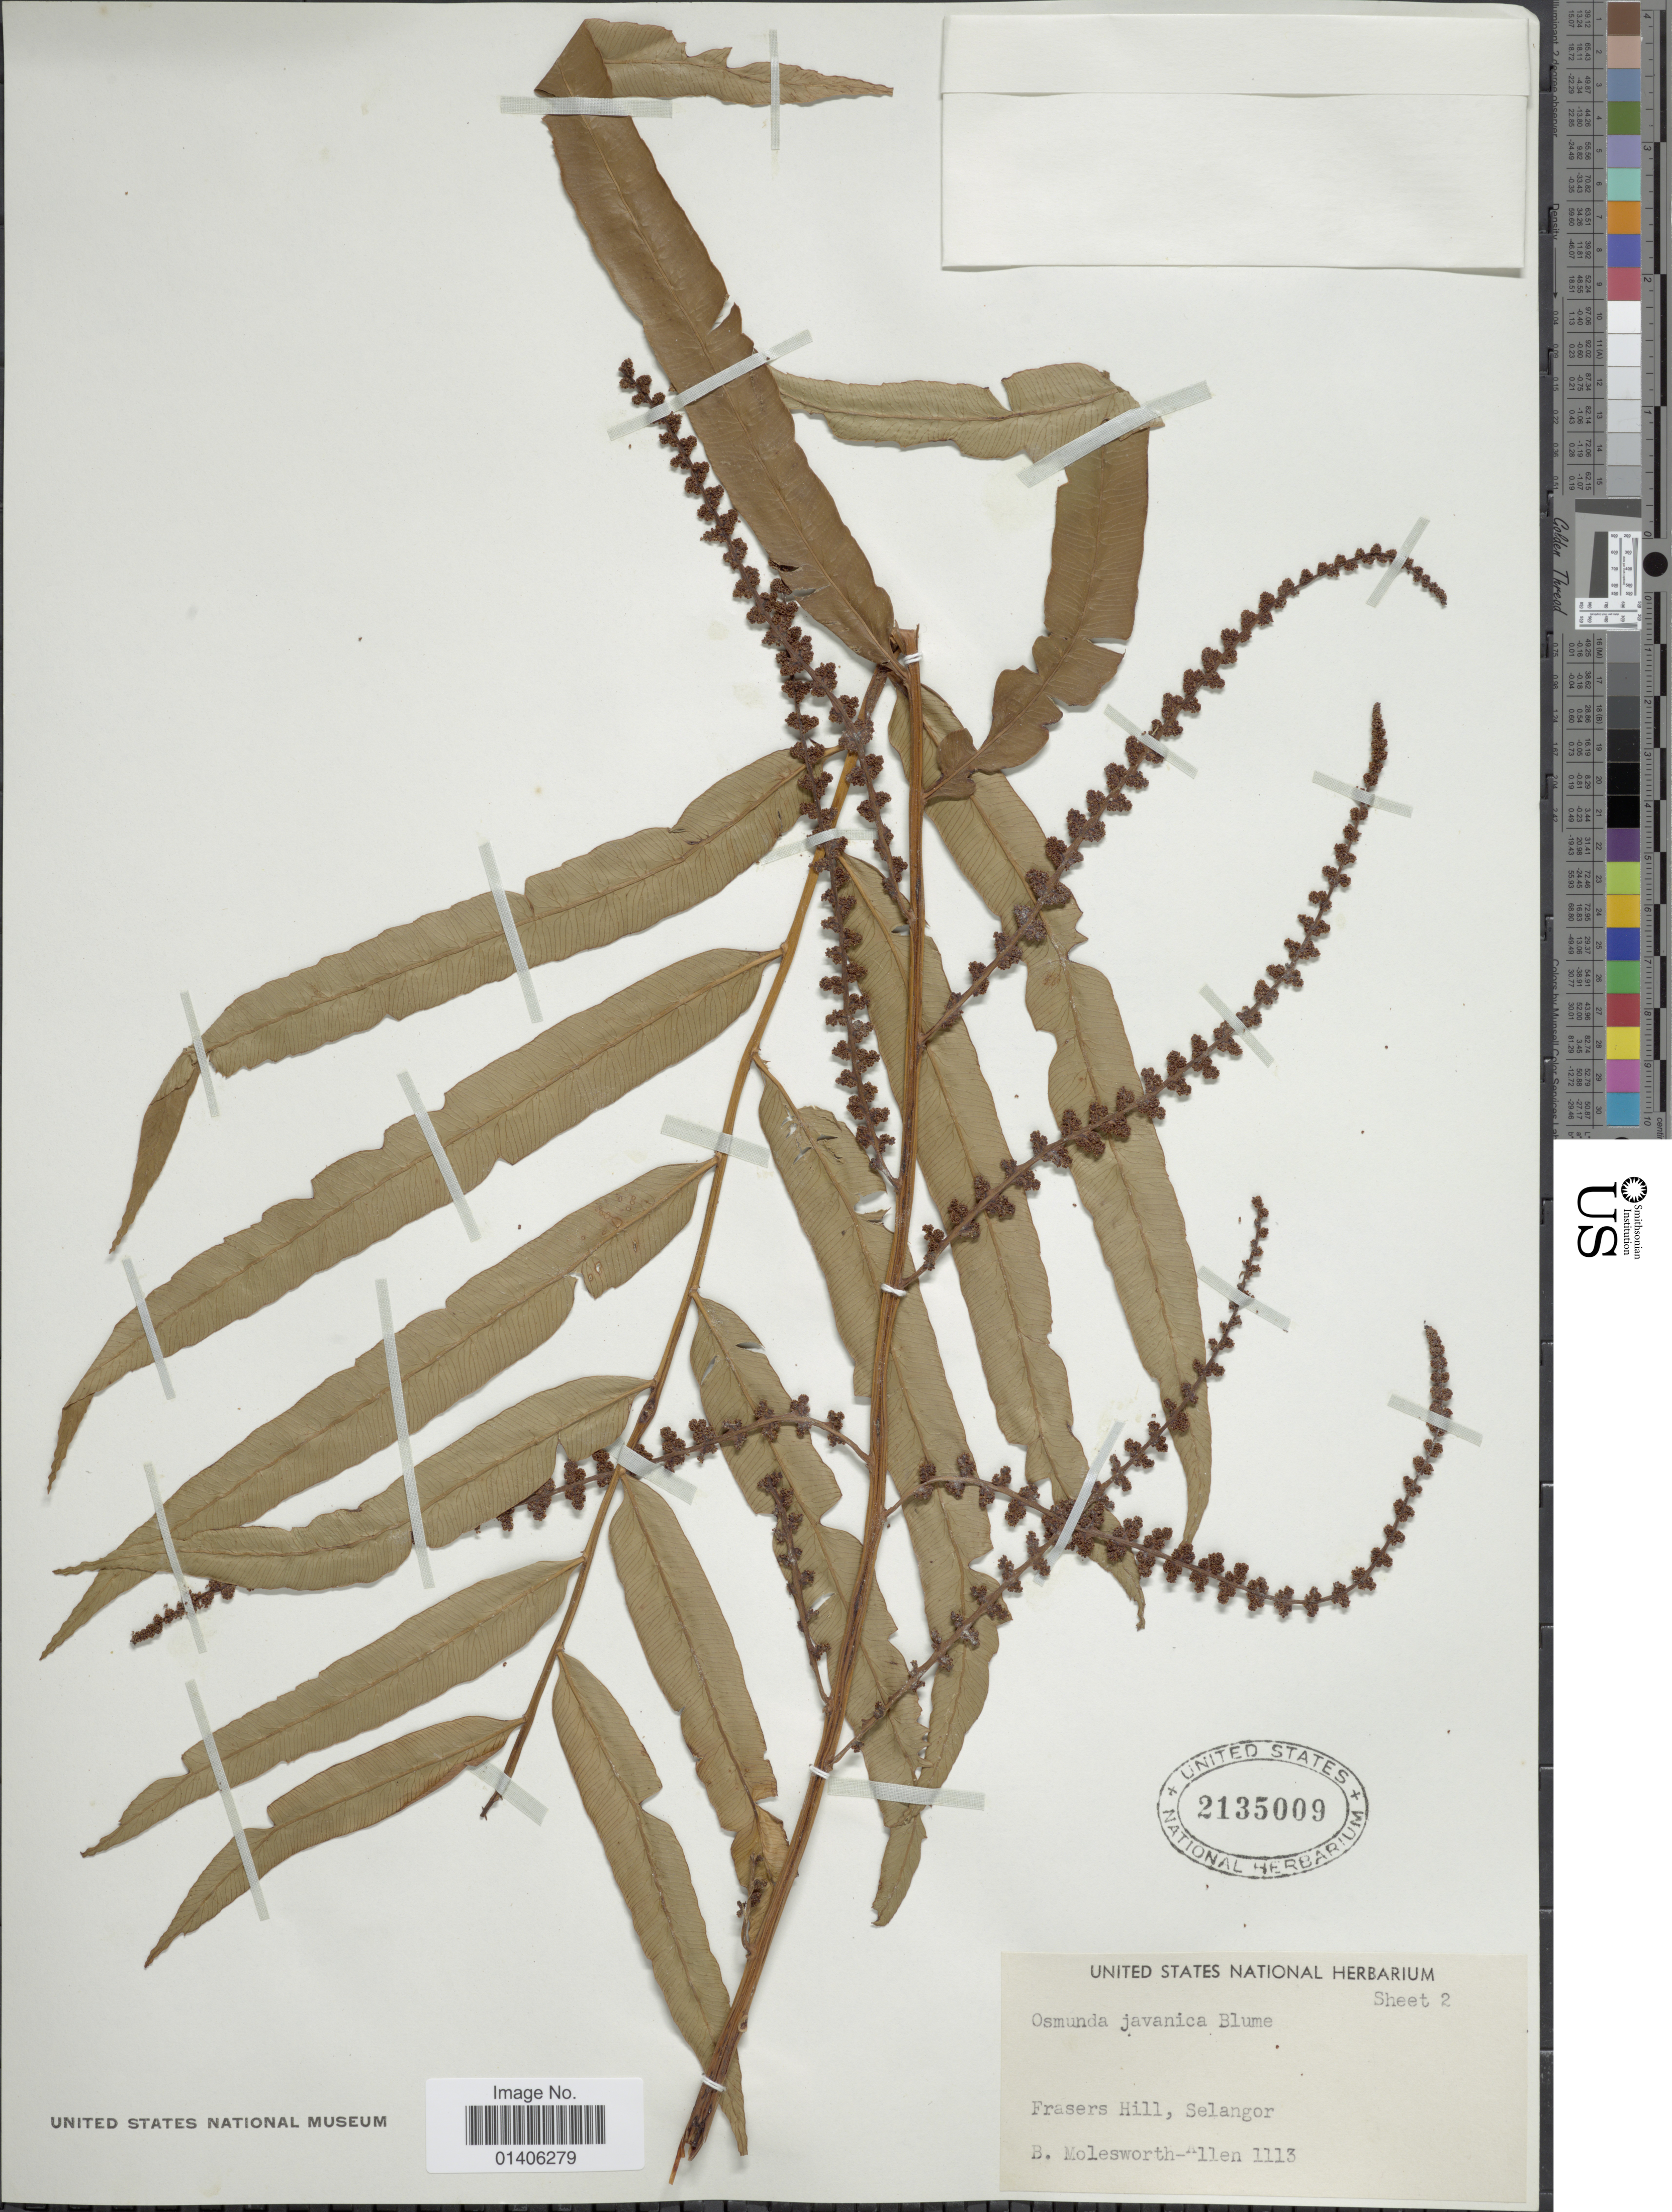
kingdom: Plantae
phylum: Tracheophyta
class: Polypodiopsida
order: Osmundales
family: Osmundaceae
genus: Osmunda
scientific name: Osmunda javanica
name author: Blume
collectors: B. E. G. Molesworth-Allen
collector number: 1113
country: Malaysia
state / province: Selangor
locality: Frasers Hill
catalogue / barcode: US 2135009